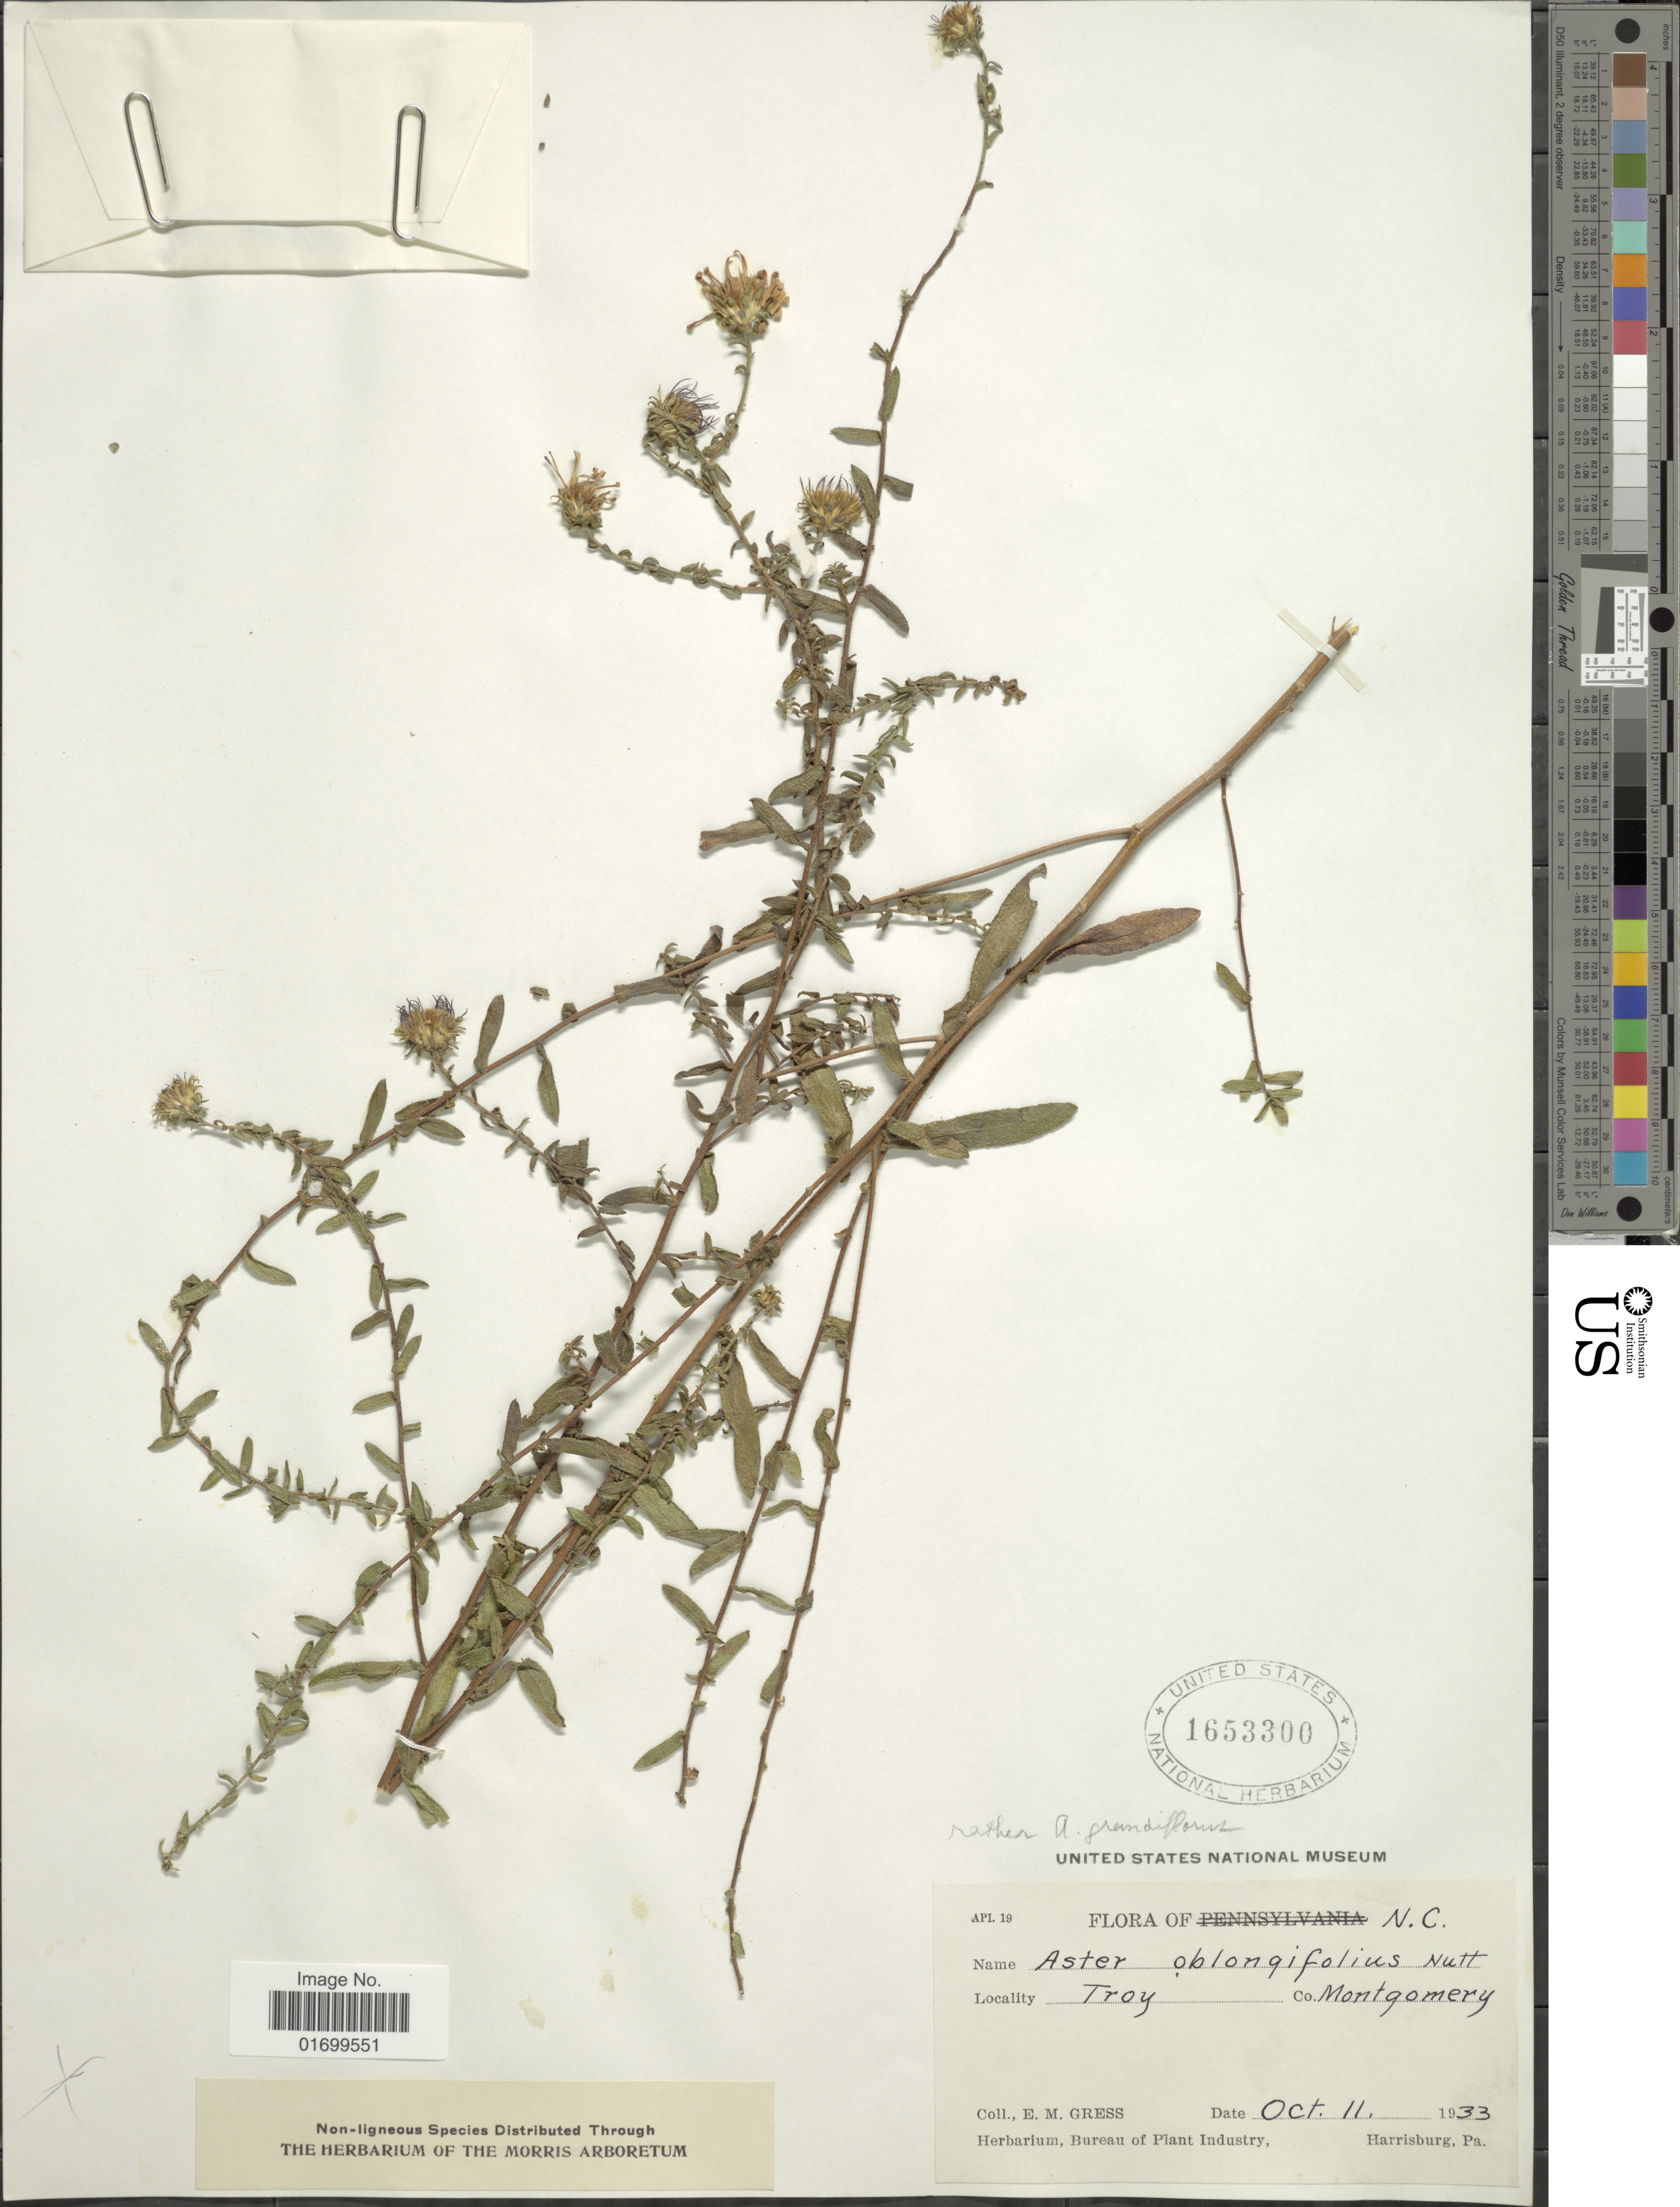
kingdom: Plantae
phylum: Tracheophyta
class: Magnoliopsida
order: Asterales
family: Asteraceae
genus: Symphyotrichum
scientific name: Symphyotrichum grandiflorum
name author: (L.) G.L. Nesom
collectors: E. Gress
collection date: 1933-10-11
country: United States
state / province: North Carolina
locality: Troy, Co. Montgomery.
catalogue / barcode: US 1653300